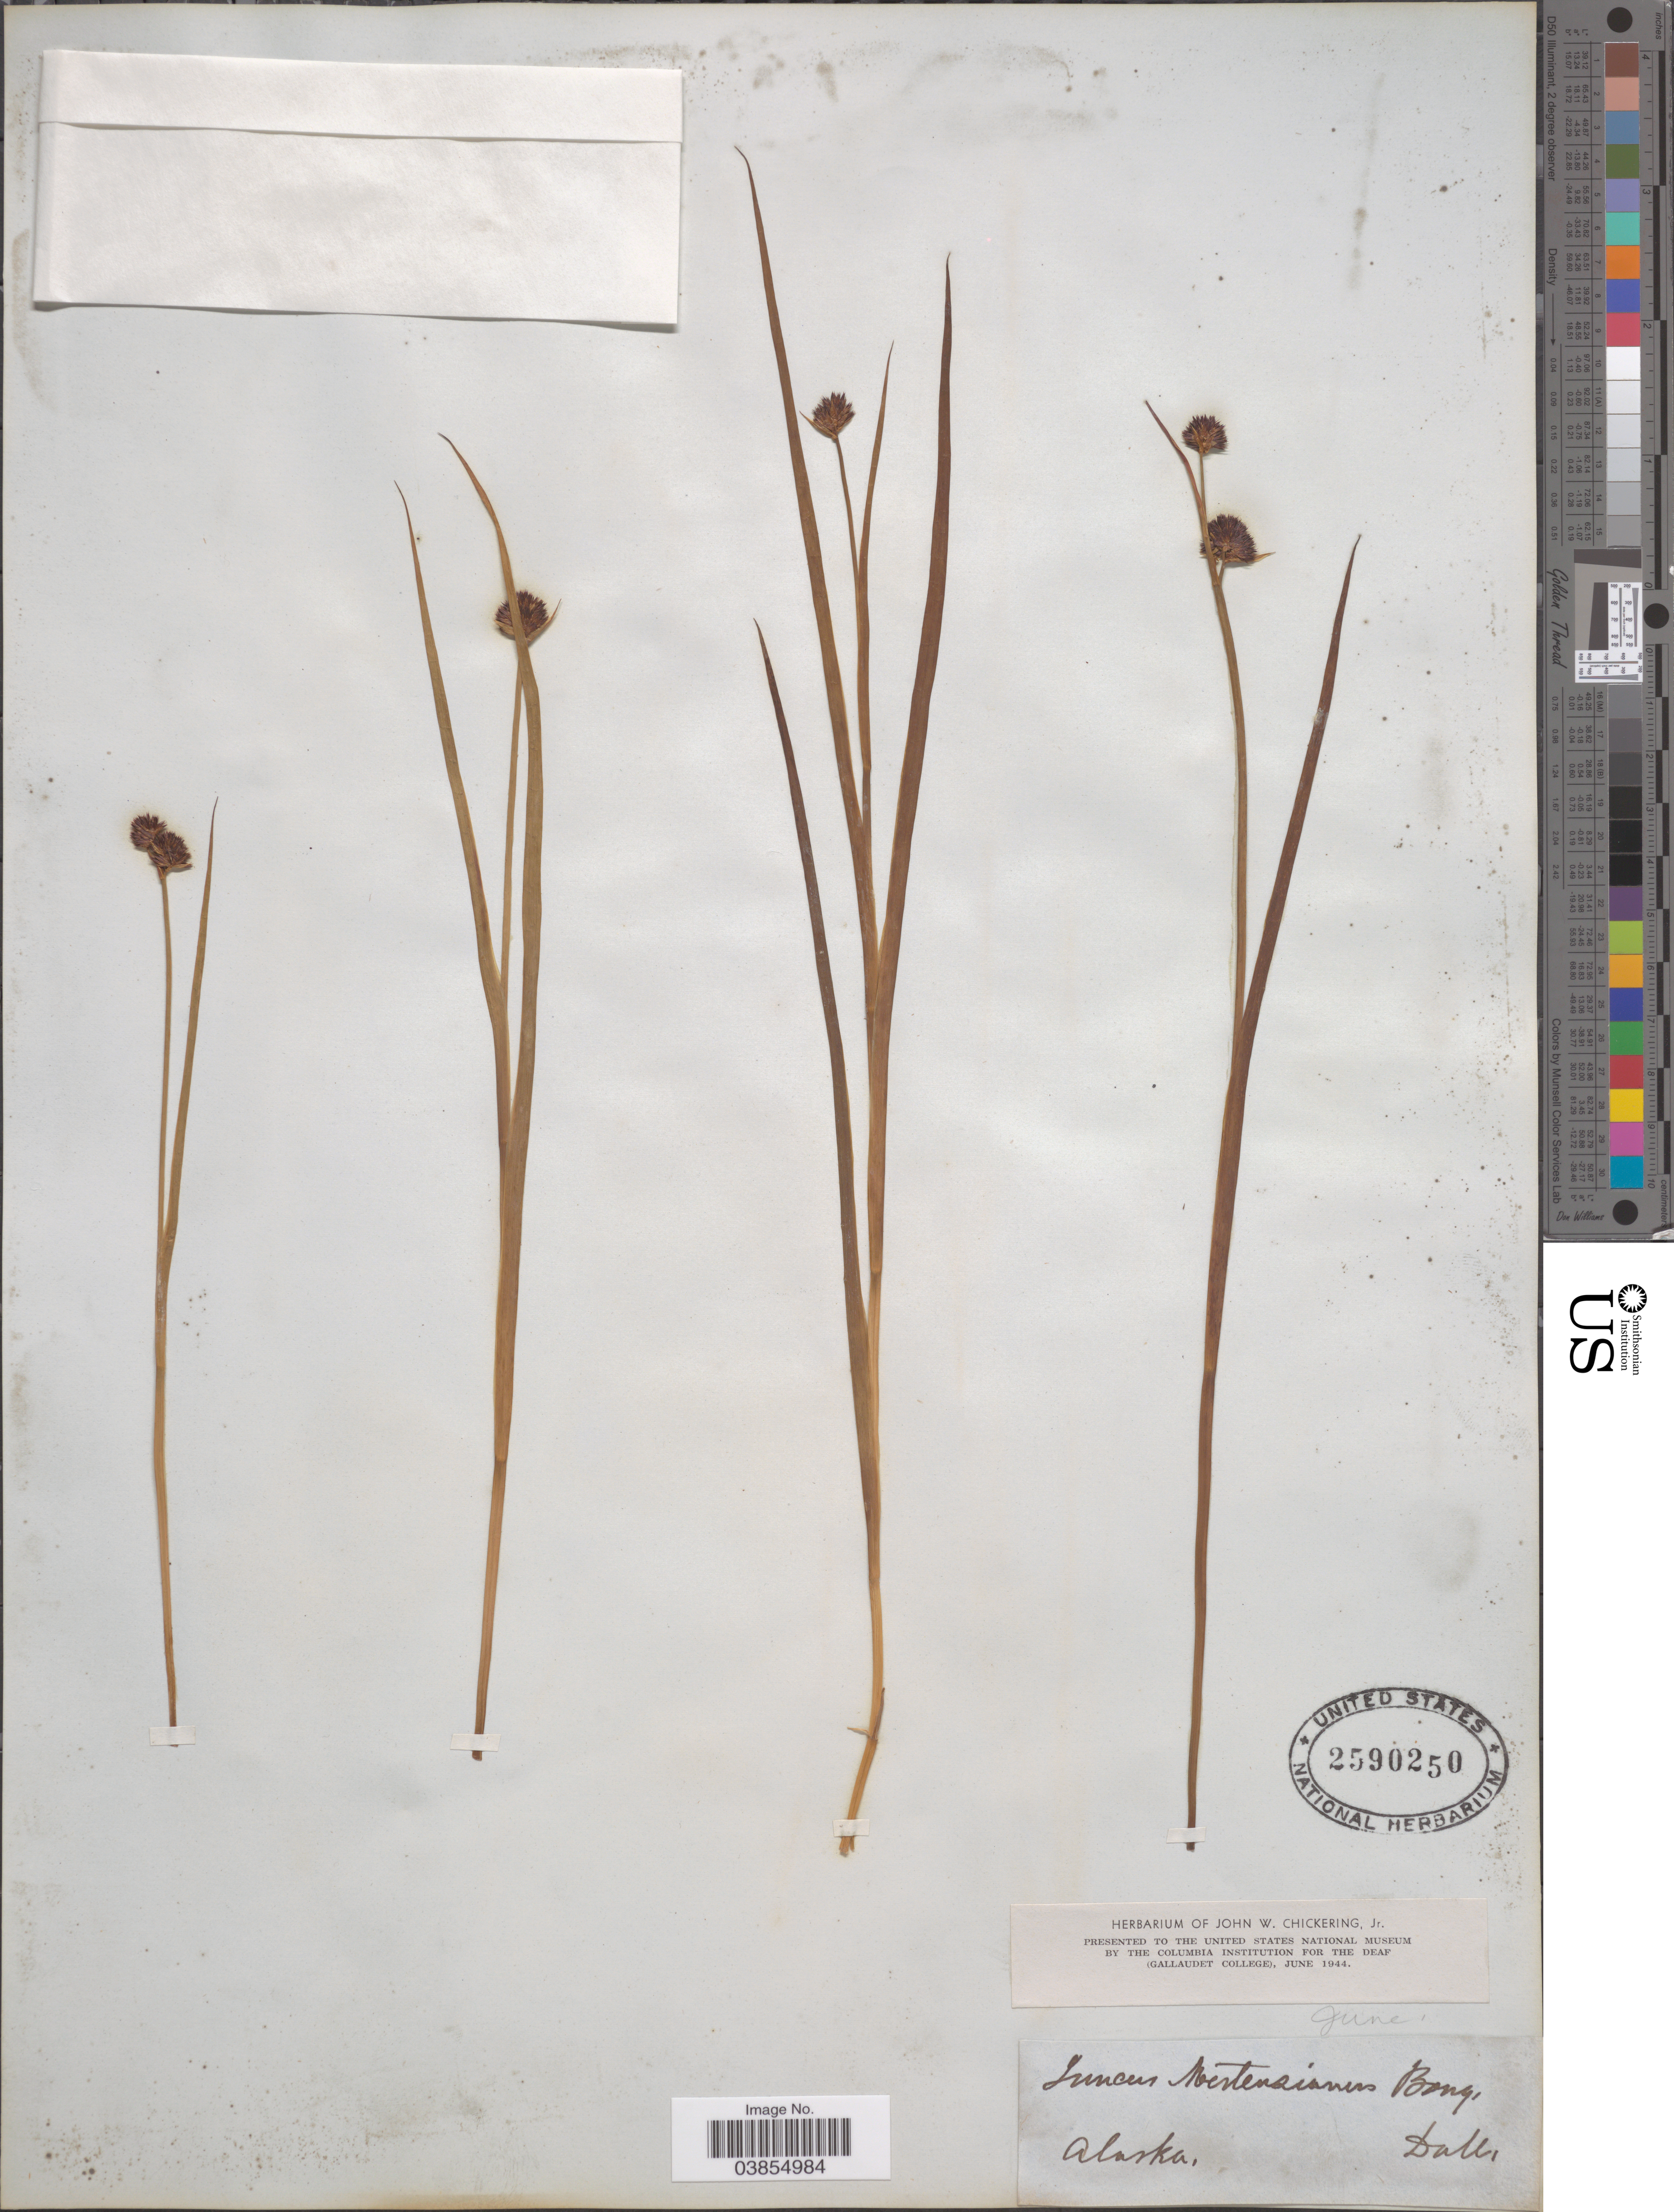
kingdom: Plantae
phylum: Tracheophyta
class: Liliopsida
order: Poales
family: Juncaceae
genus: Juncus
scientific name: Juncus mertensianus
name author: Bong.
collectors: Ex herb. John W. Chickering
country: United States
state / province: Alaska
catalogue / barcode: US 2590250